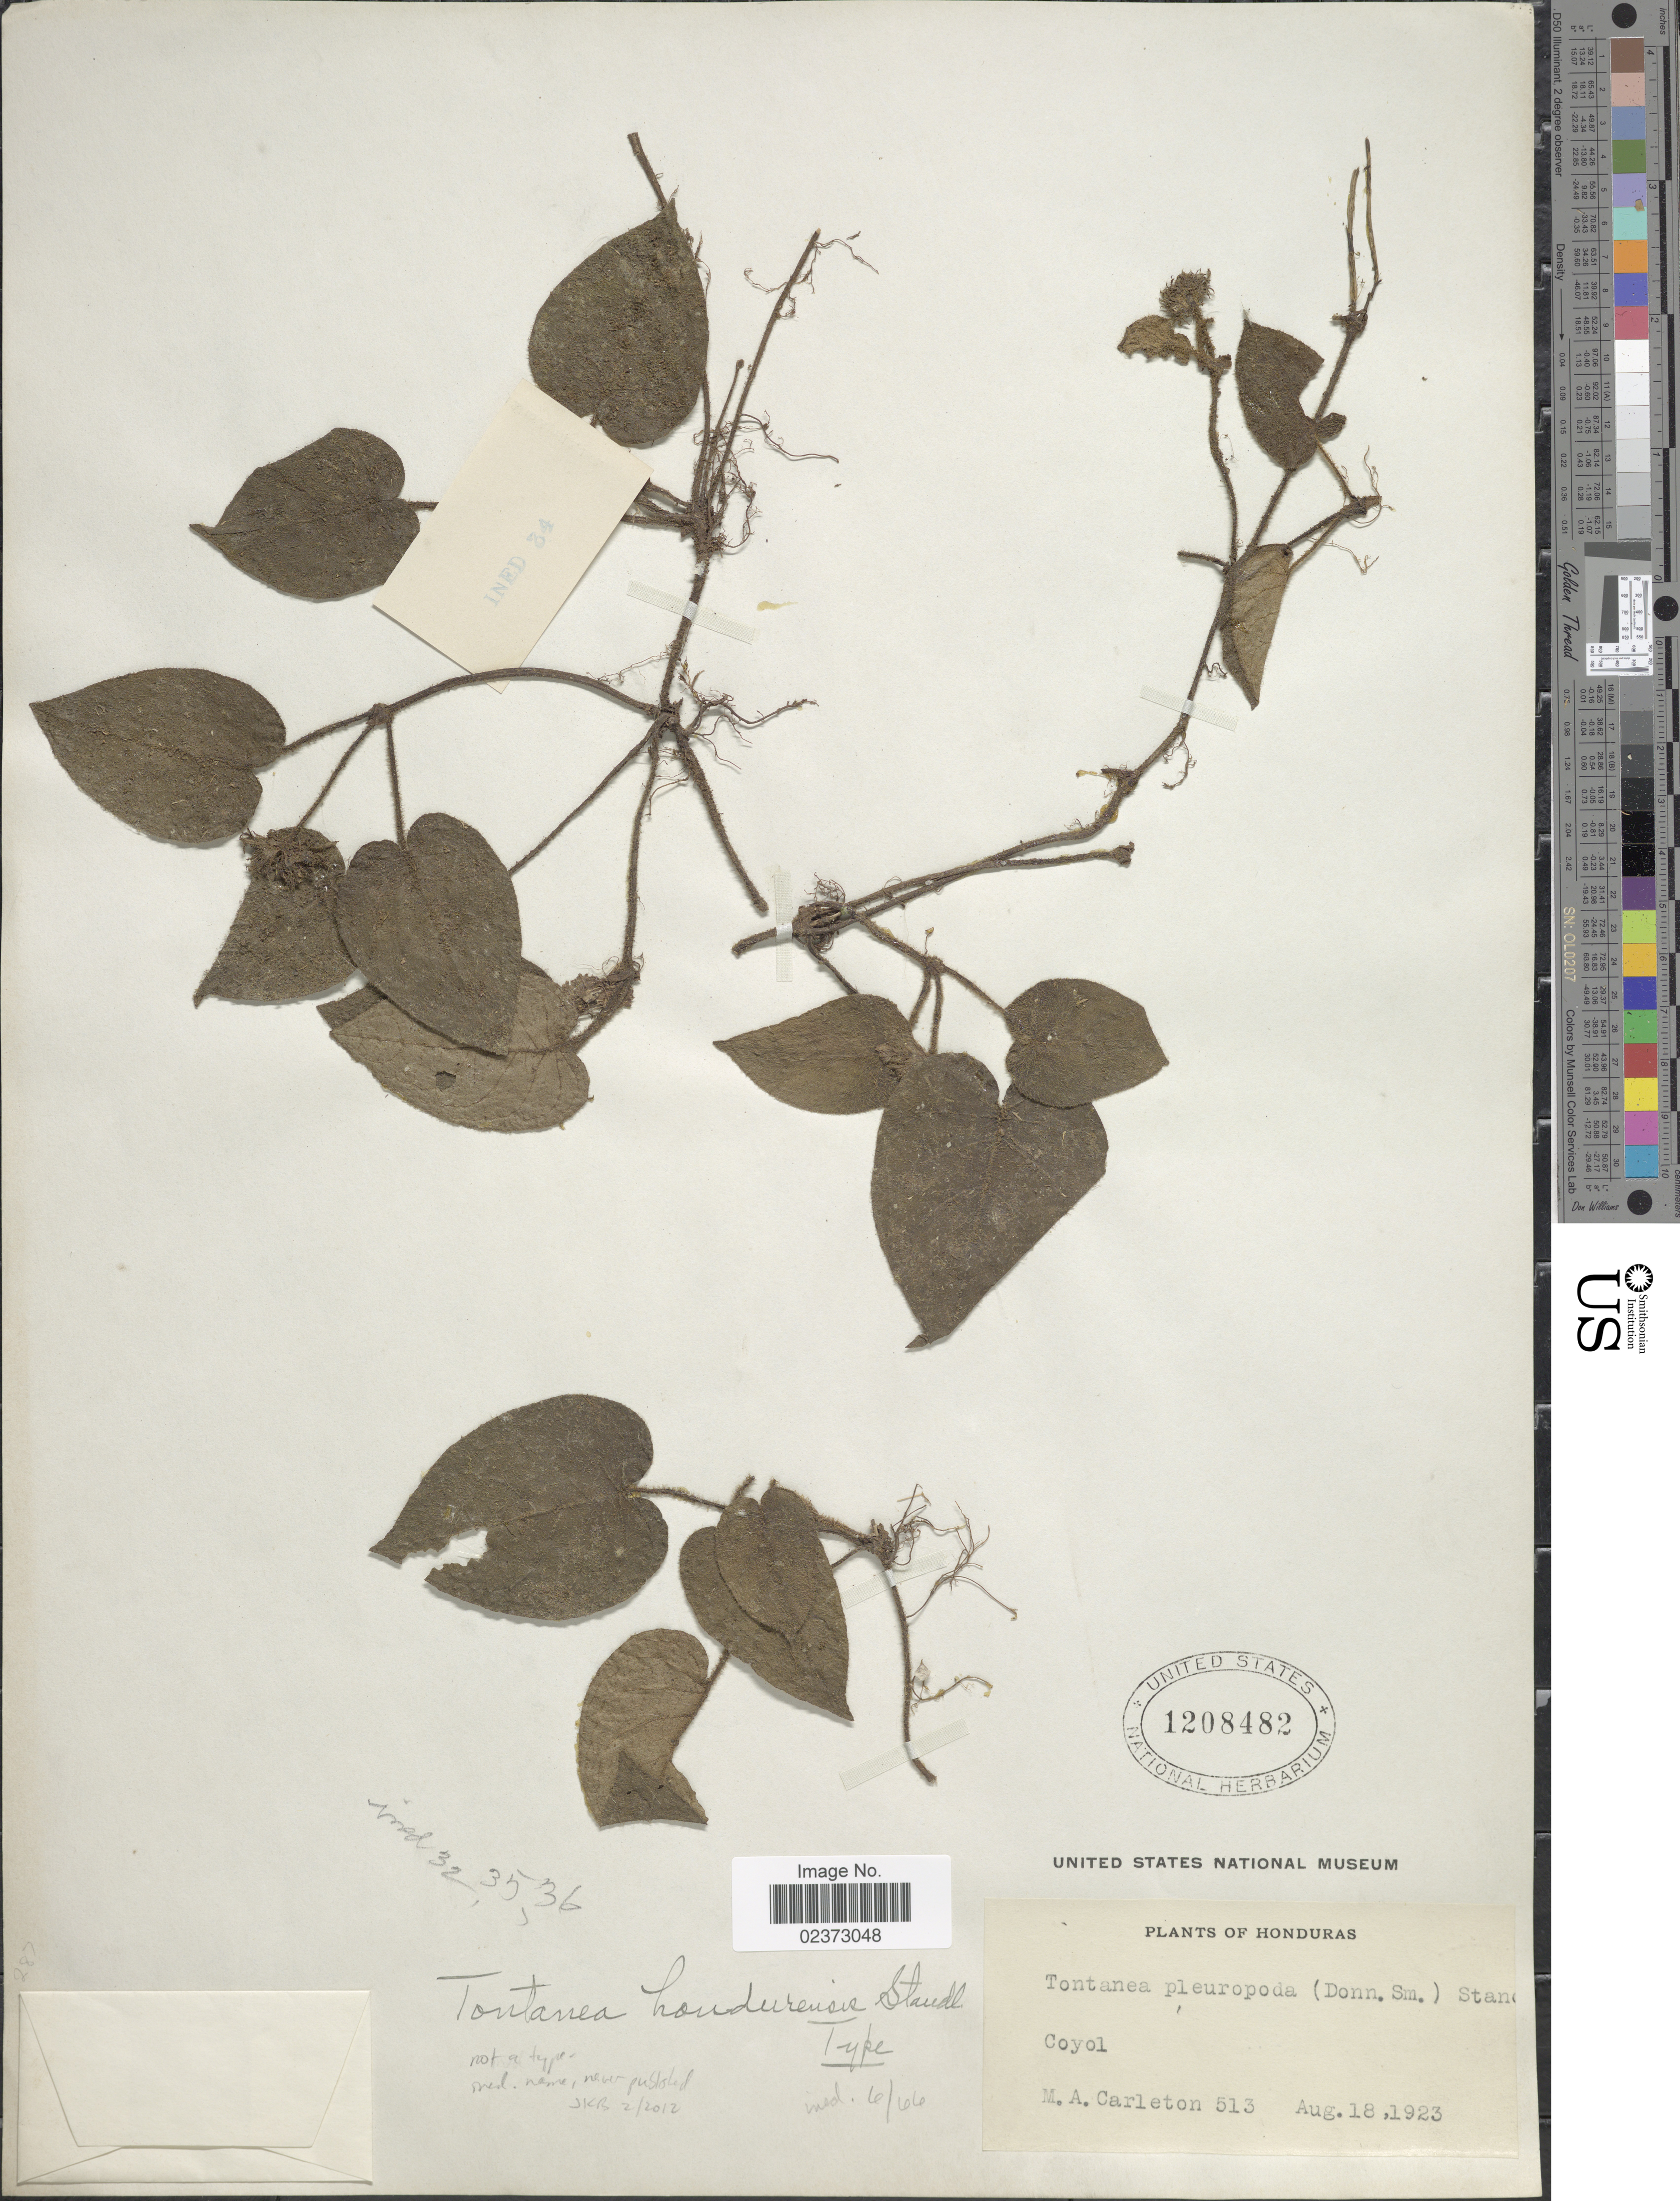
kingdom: Plantae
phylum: Tracheophyta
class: Magnoliopsida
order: Gentianales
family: Rubiaceae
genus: Coccocypselum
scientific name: Coccocypselum pleuropodum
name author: (Donn. Sm.) Standl.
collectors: M. A. Carleton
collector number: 513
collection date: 1923-08-18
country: Honduras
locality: Coyol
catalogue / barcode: US 1208482